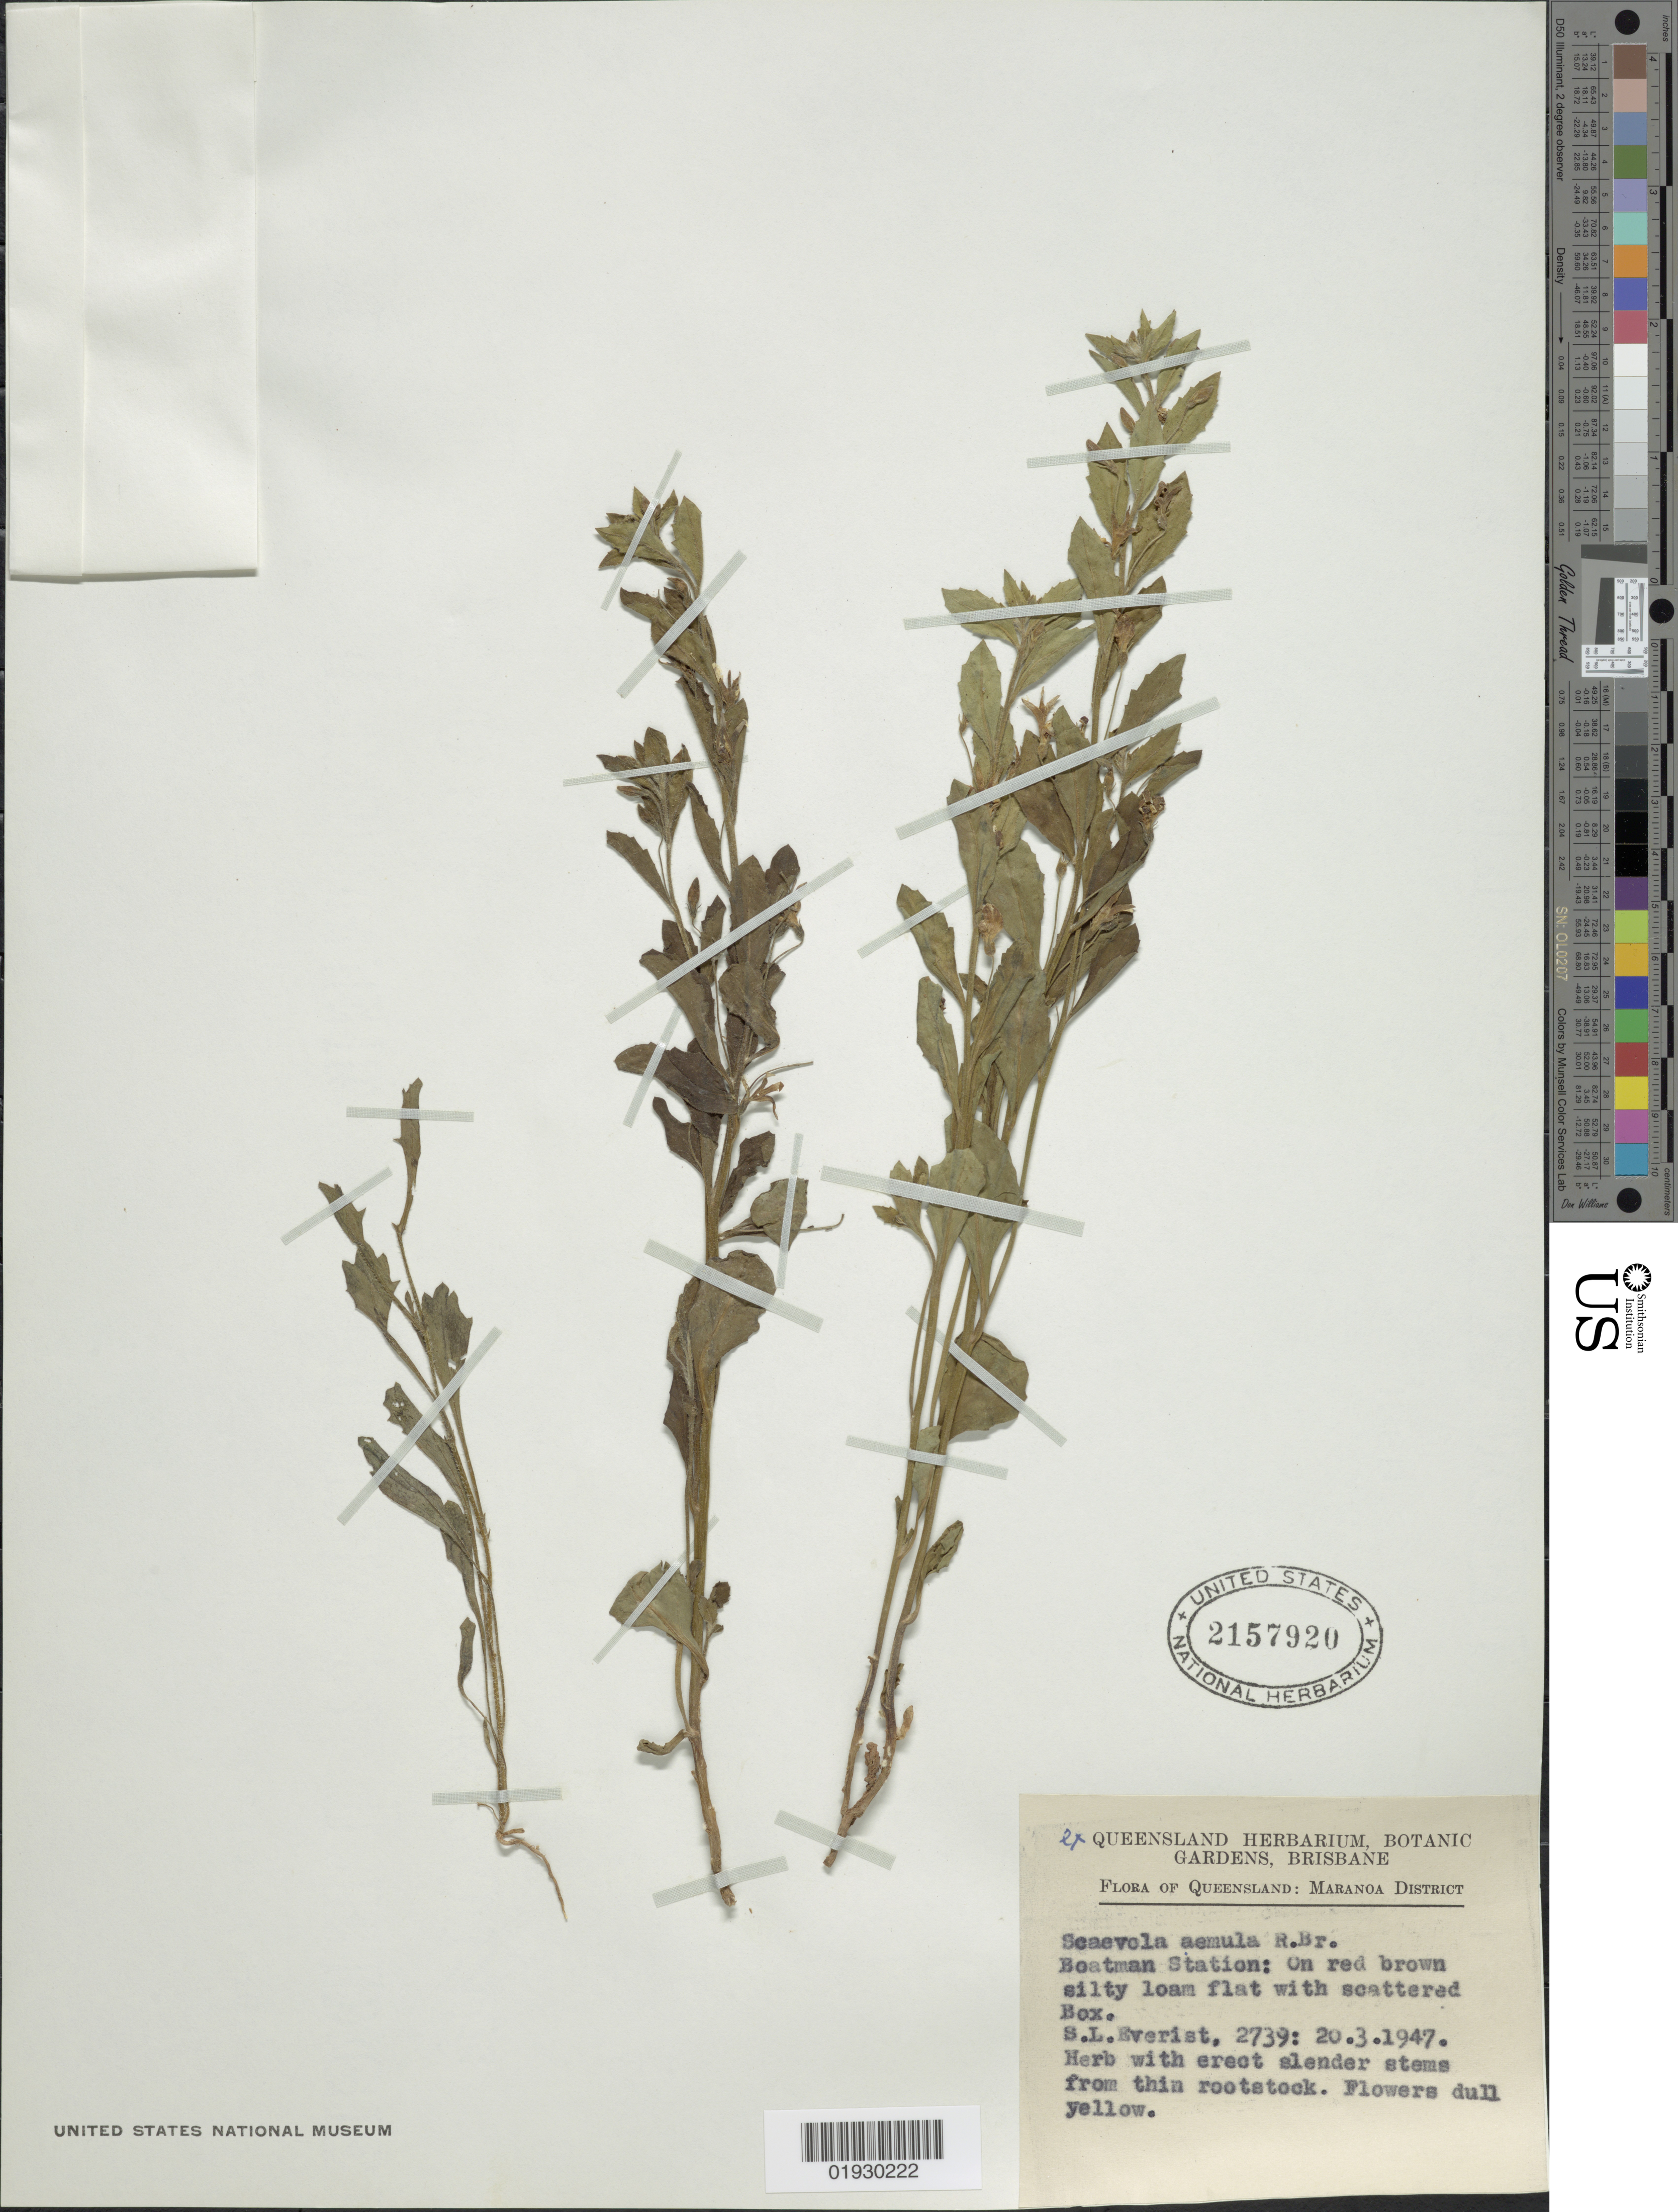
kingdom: Plantae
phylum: Tracheophyta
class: Magnoliopsida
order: Asterales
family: Goodeniaceae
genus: Scaevola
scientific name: Scaevola aemula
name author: R. Br.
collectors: S. Everist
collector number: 2739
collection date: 1947-03-20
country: Australia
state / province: Queensland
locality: Queensland: Maranoa District. Boatman Station.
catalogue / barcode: US 2157920